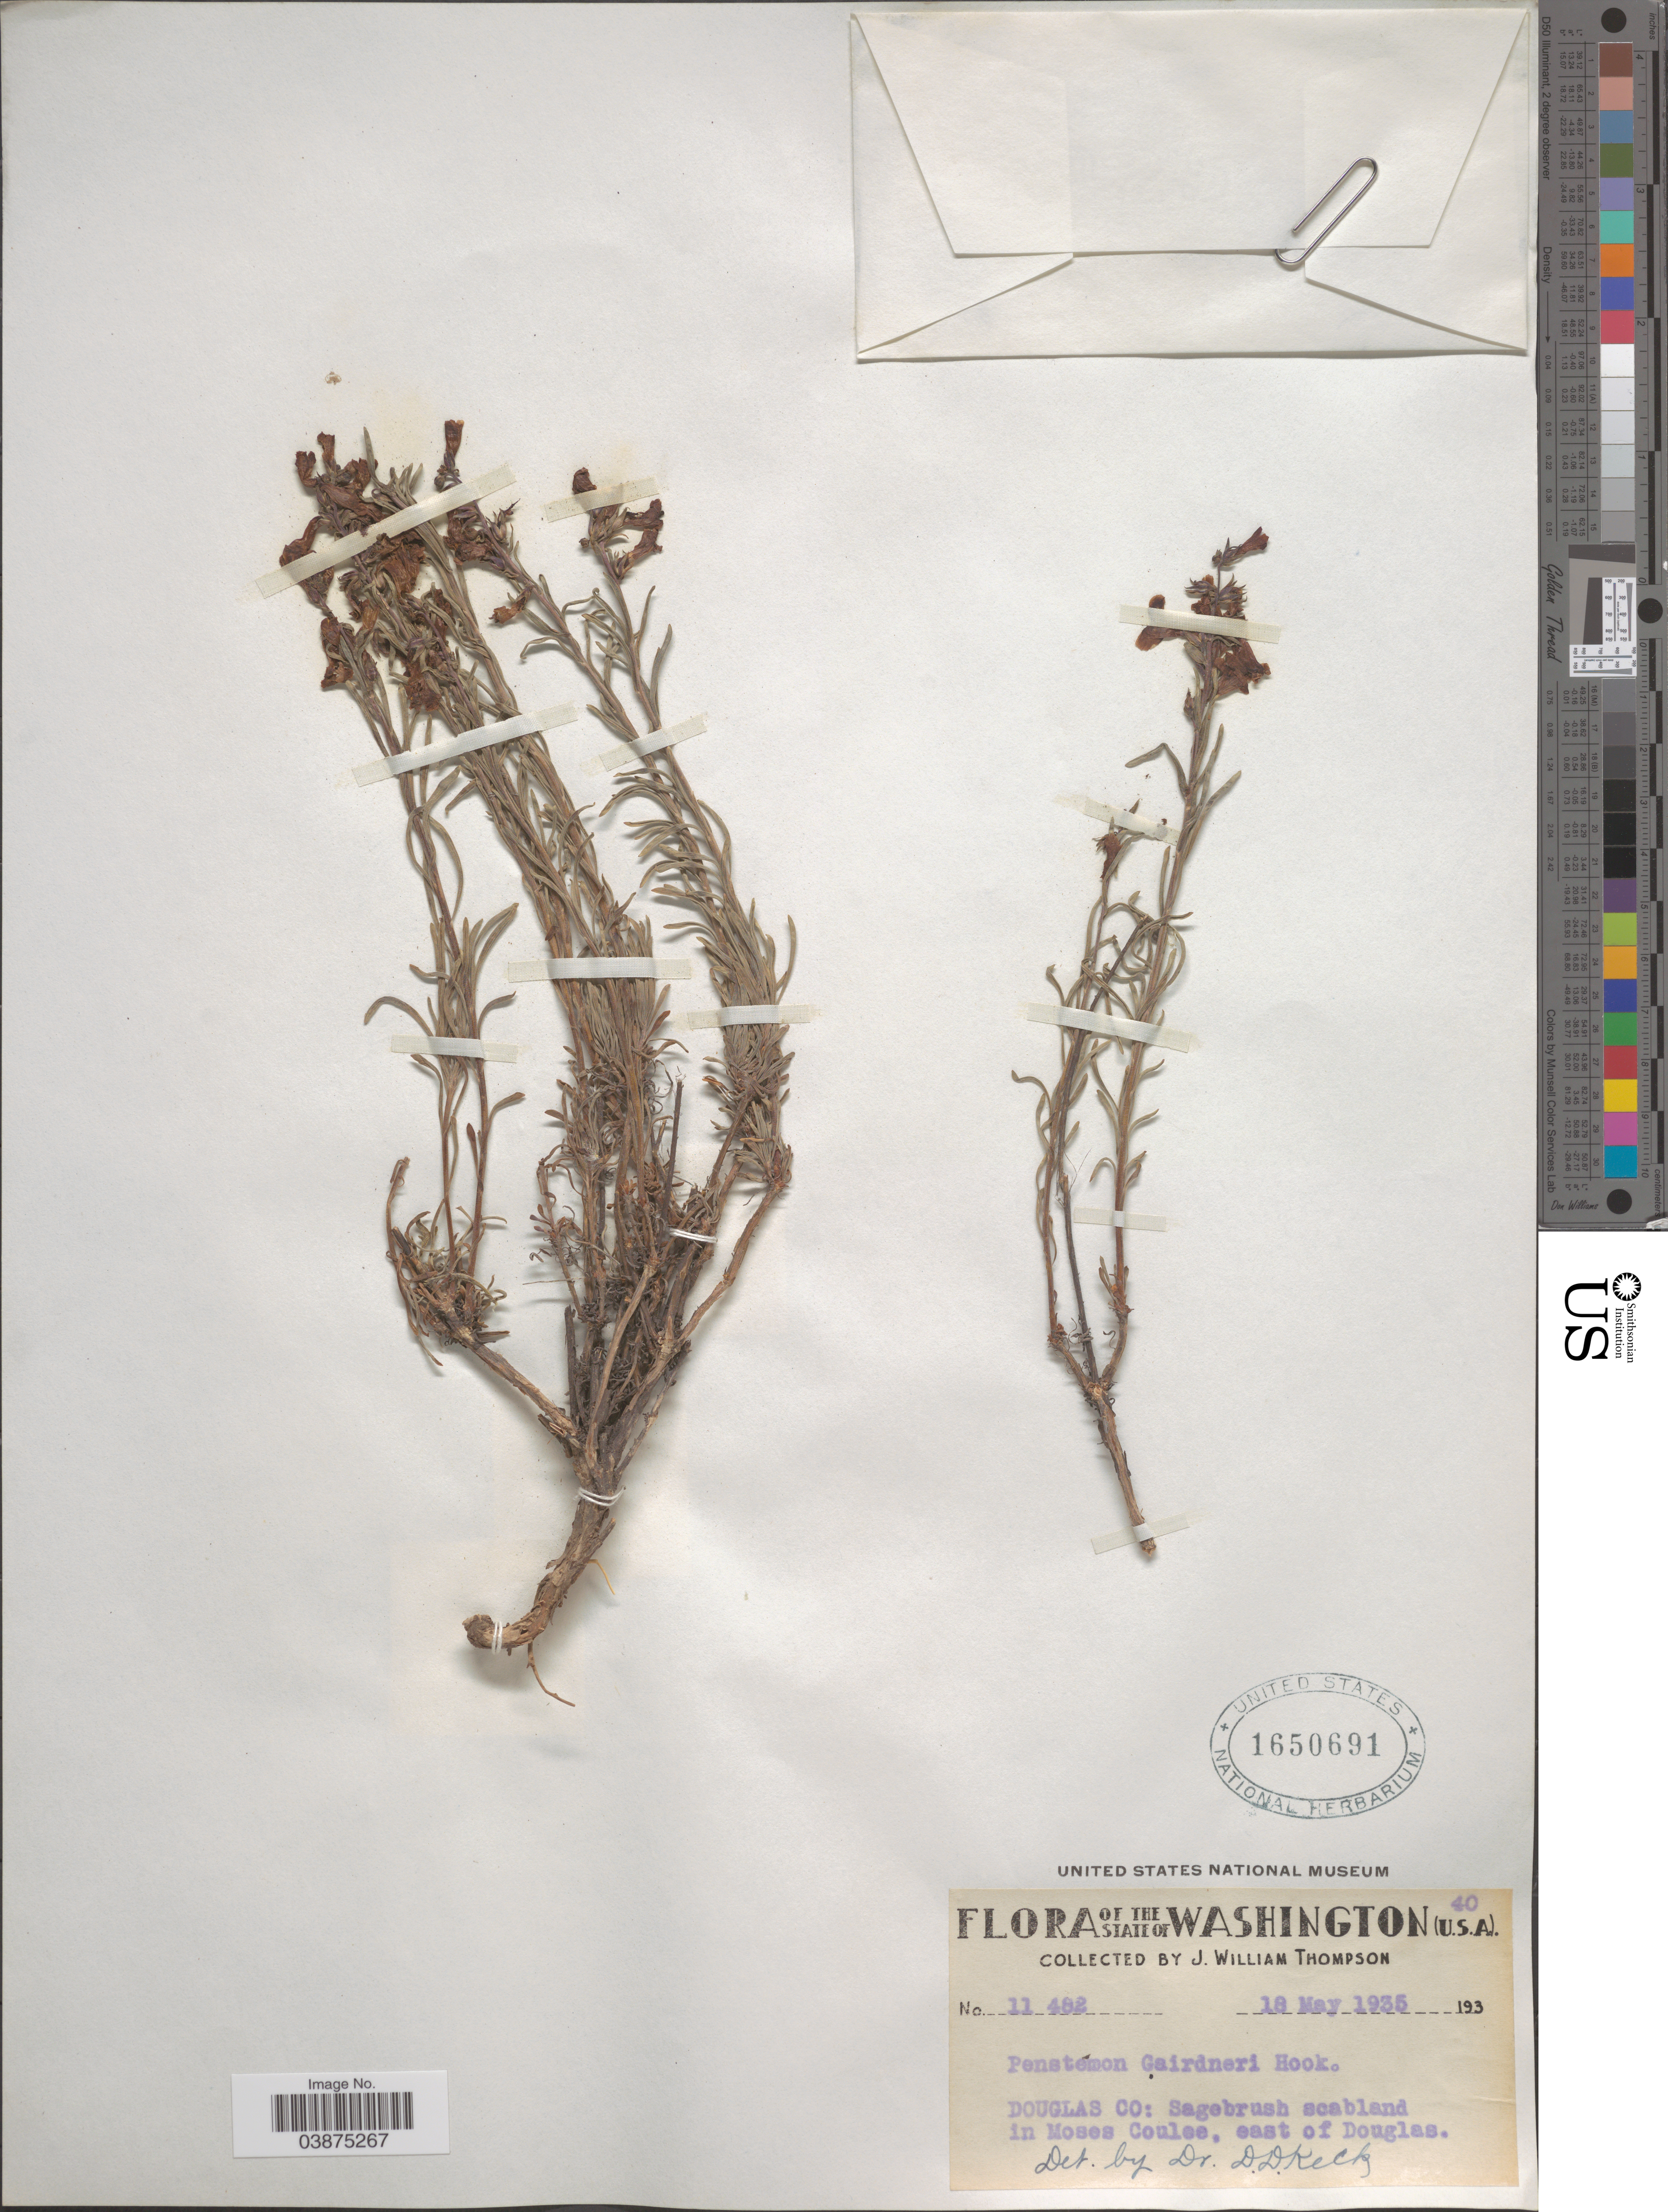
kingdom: Plantae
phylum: Tracheophyta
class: Magnoliopsida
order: Lamiales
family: Plantaginaceae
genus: Penstemon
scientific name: Penstemon gairdneri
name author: Hook.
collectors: J. W. Thompson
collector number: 11482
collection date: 1935-05-18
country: United States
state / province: Washington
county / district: Douglas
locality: Douglas Co: in Moses Coulee, east of Douglas.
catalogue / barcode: US 1650691